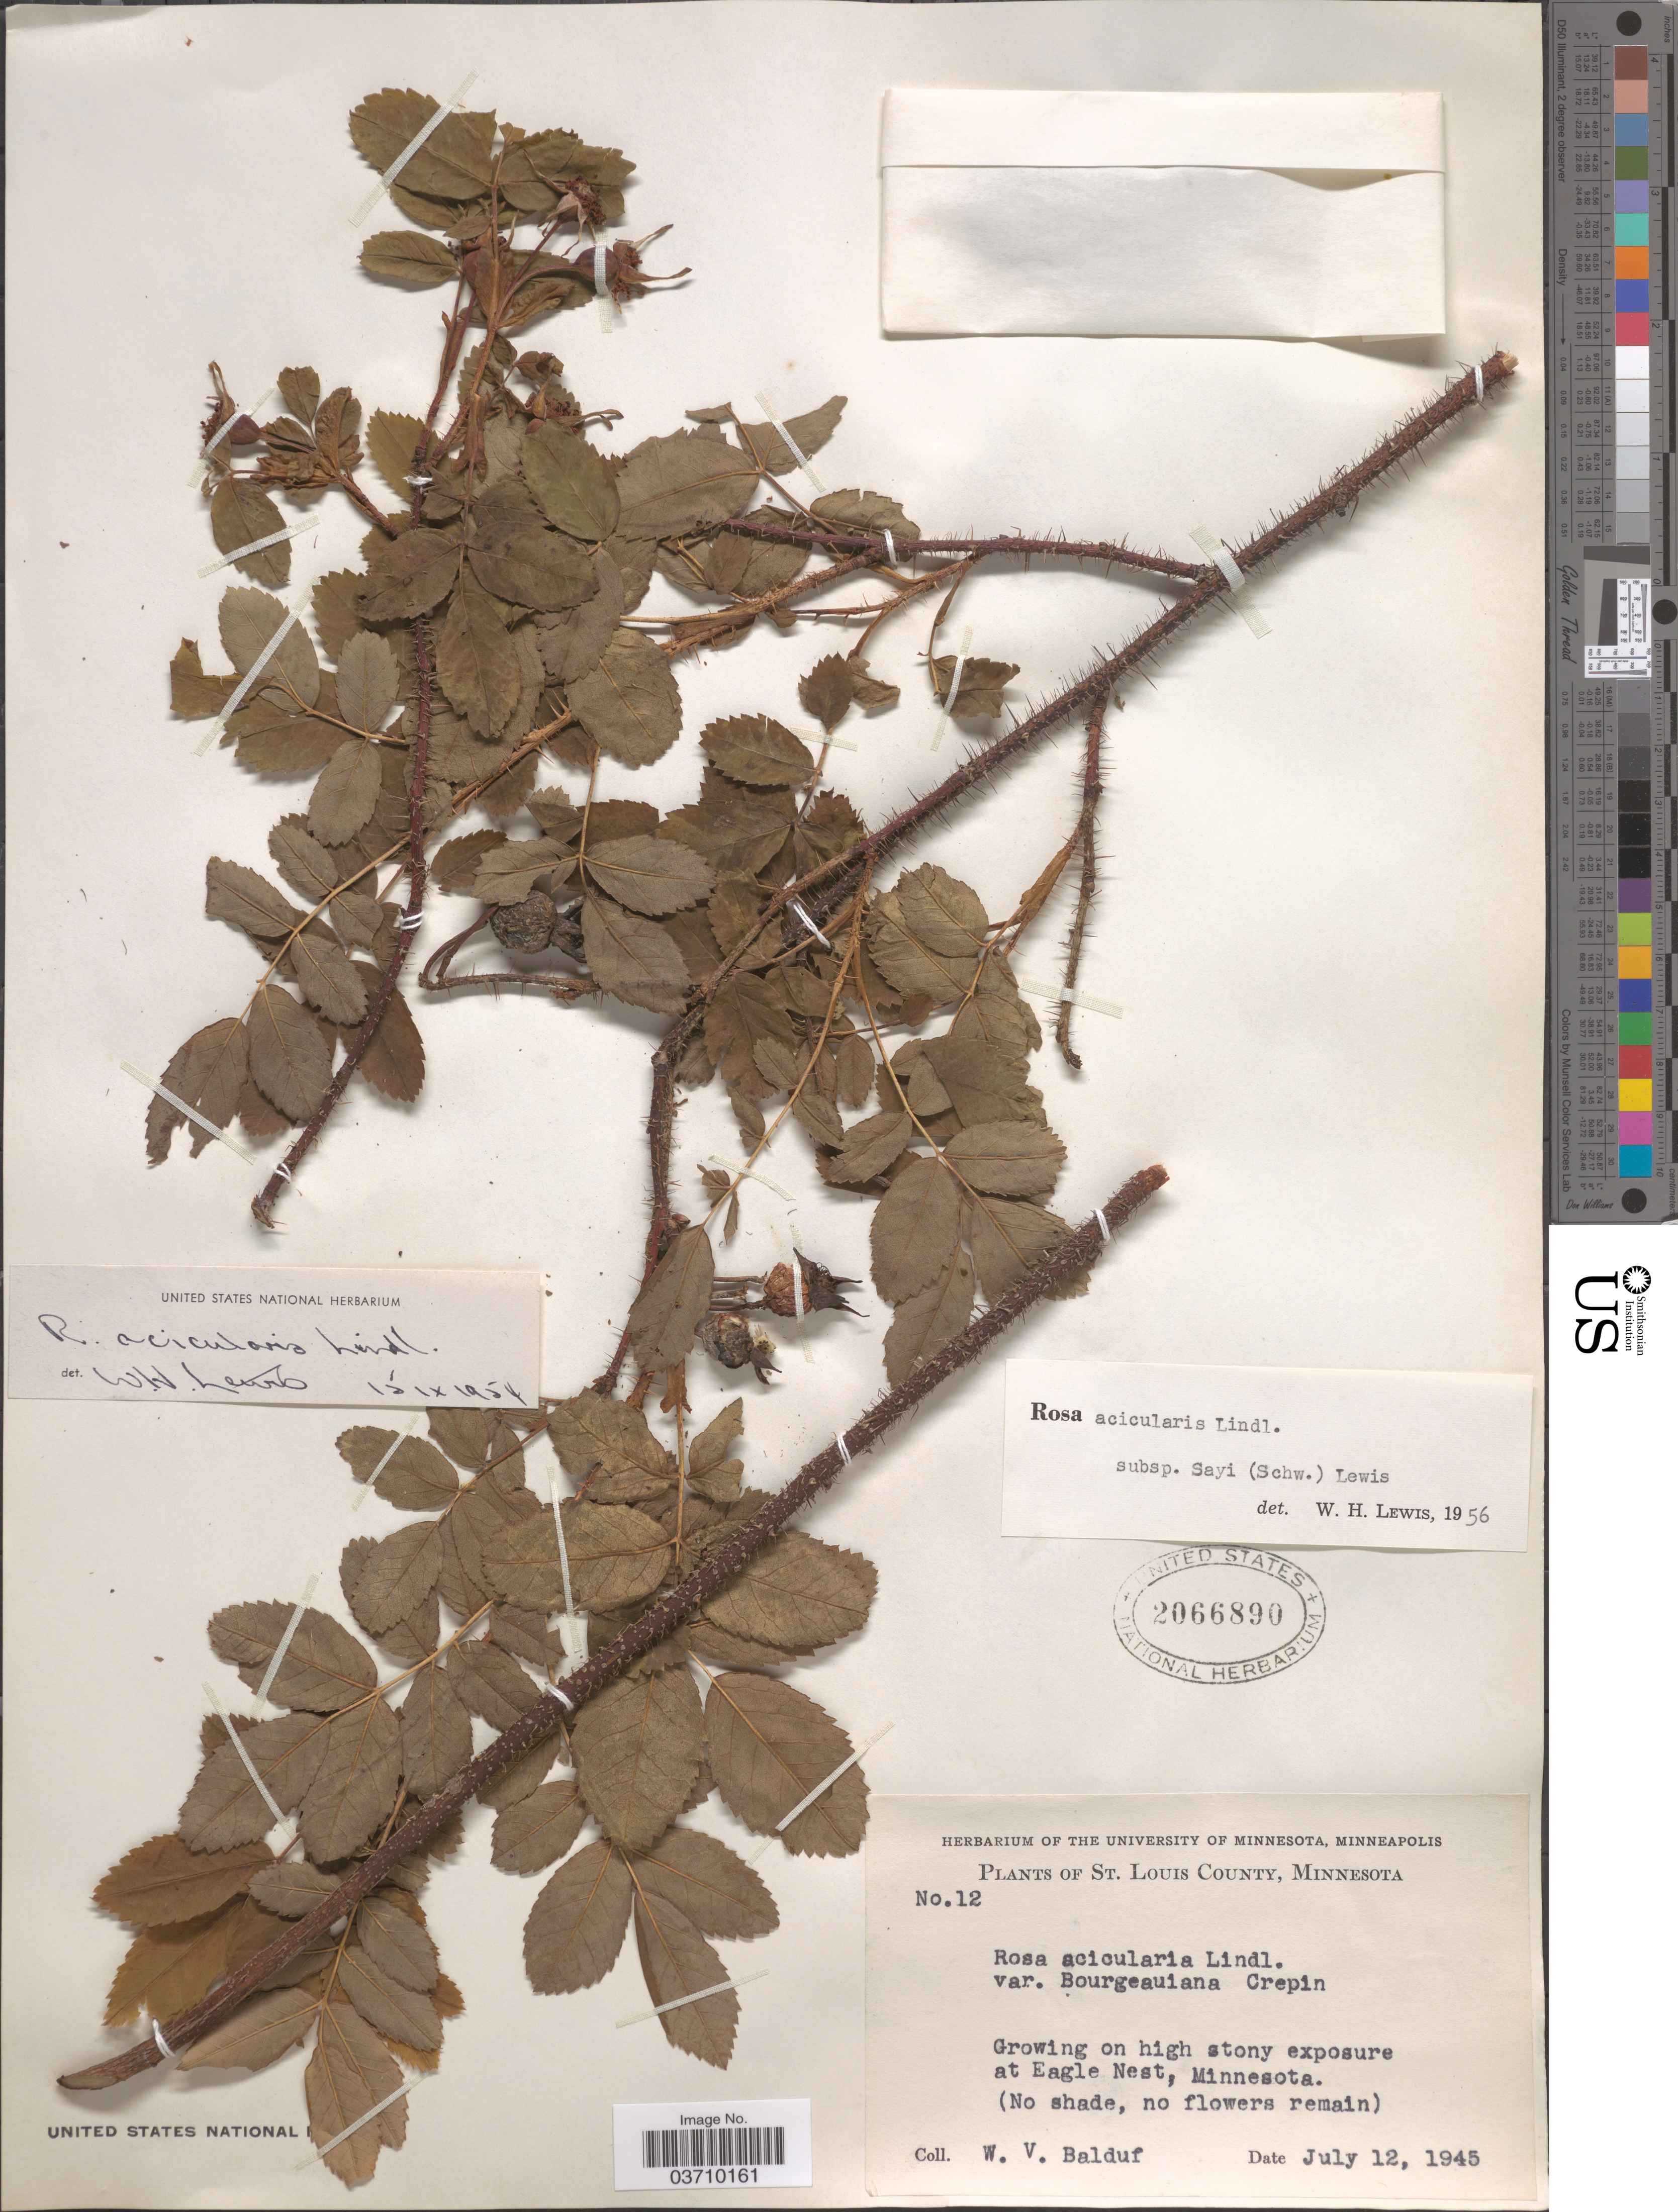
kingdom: Plantae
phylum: Tracheophyta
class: Magnoliopsida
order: Rosales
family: Rosaceae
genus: Rosa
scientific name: Rosa acicularis var. sayi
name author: (Schwein.) Rehder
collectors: W. Balduf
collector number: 12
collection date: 1945-07-12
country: United States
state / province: Minnesota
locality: St. Louis County. Eagle Nest.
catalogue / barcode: US 2066890